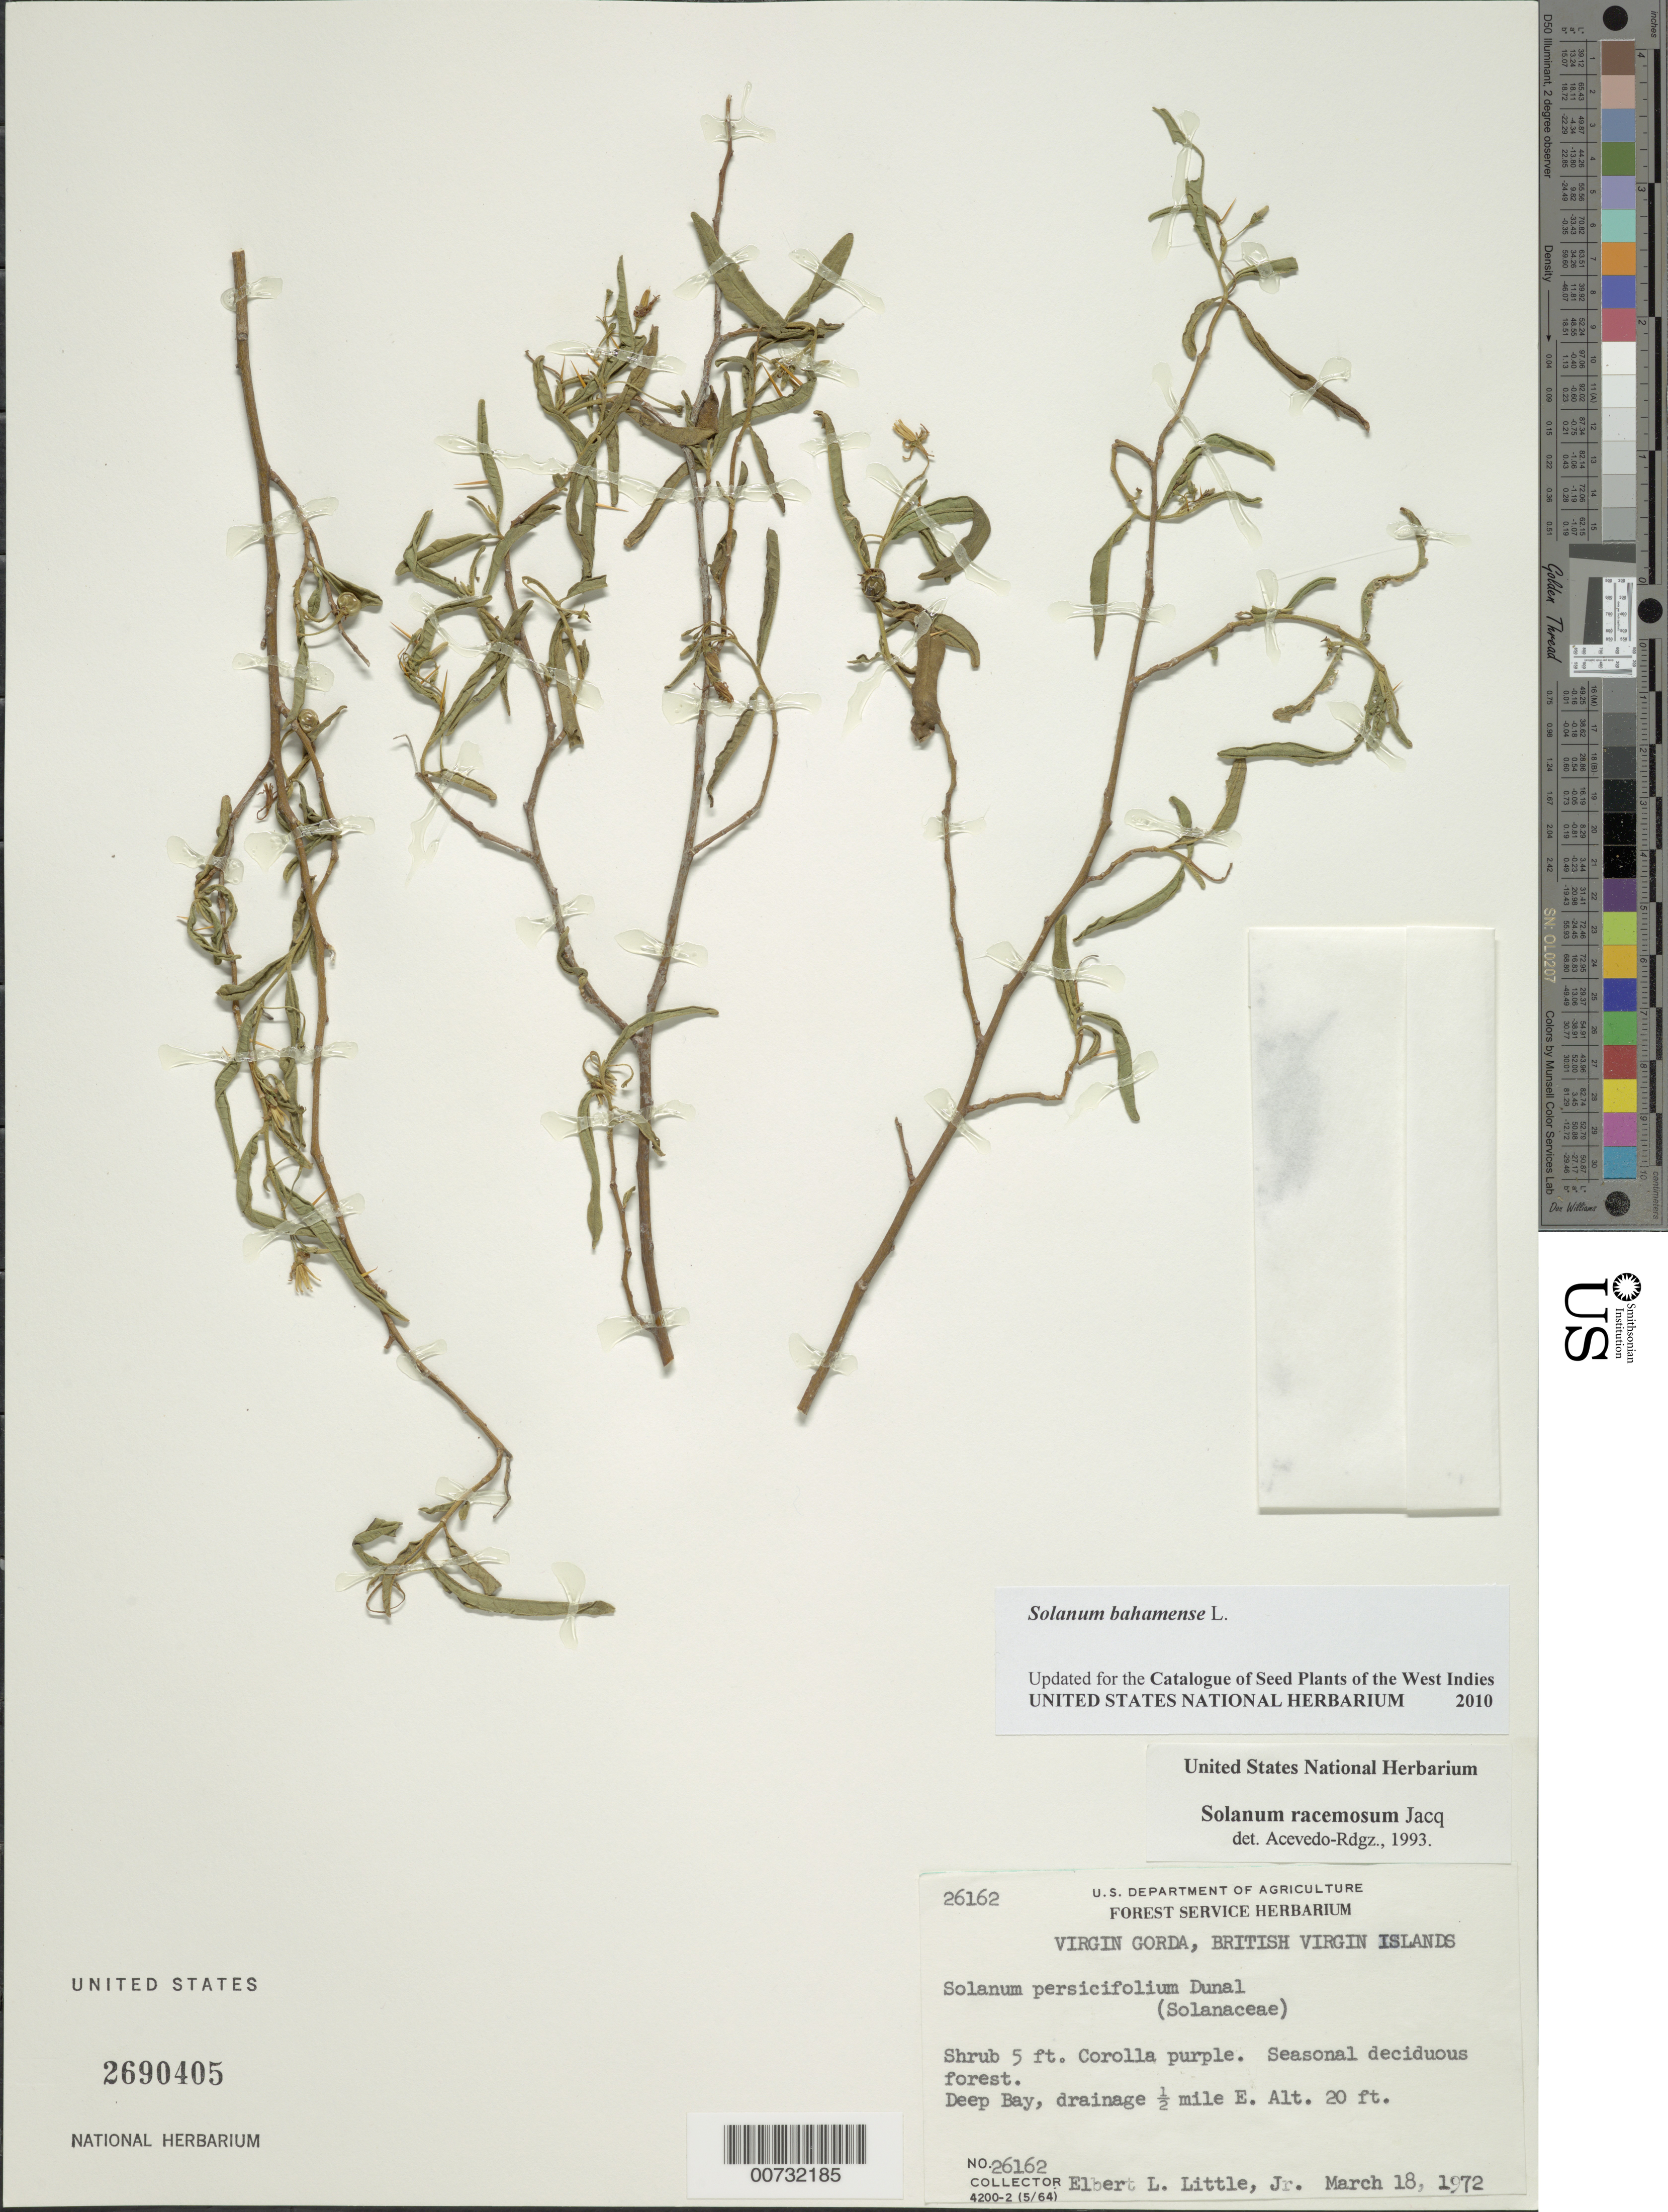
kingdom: Plantae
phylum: Tracheophyta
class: Magnoliopsida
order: Solanales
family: Solanaceae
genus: Solanum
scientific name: Solanum bahamense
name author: L.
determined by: Acevedo-Rodríguez, P., (BOT), Smithsonian Institution - National Museum of Natural History (UNITED STATES)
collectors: E. L. Little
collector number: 26162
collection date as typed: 18 Mar 1972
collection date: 1972-03-18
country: British Virgin Islands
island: Virgin Gorda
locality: Deep Bay, drainage 1/2 mi E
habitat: Seasonal deciduous forest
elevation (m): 6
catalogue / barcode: US 2690405